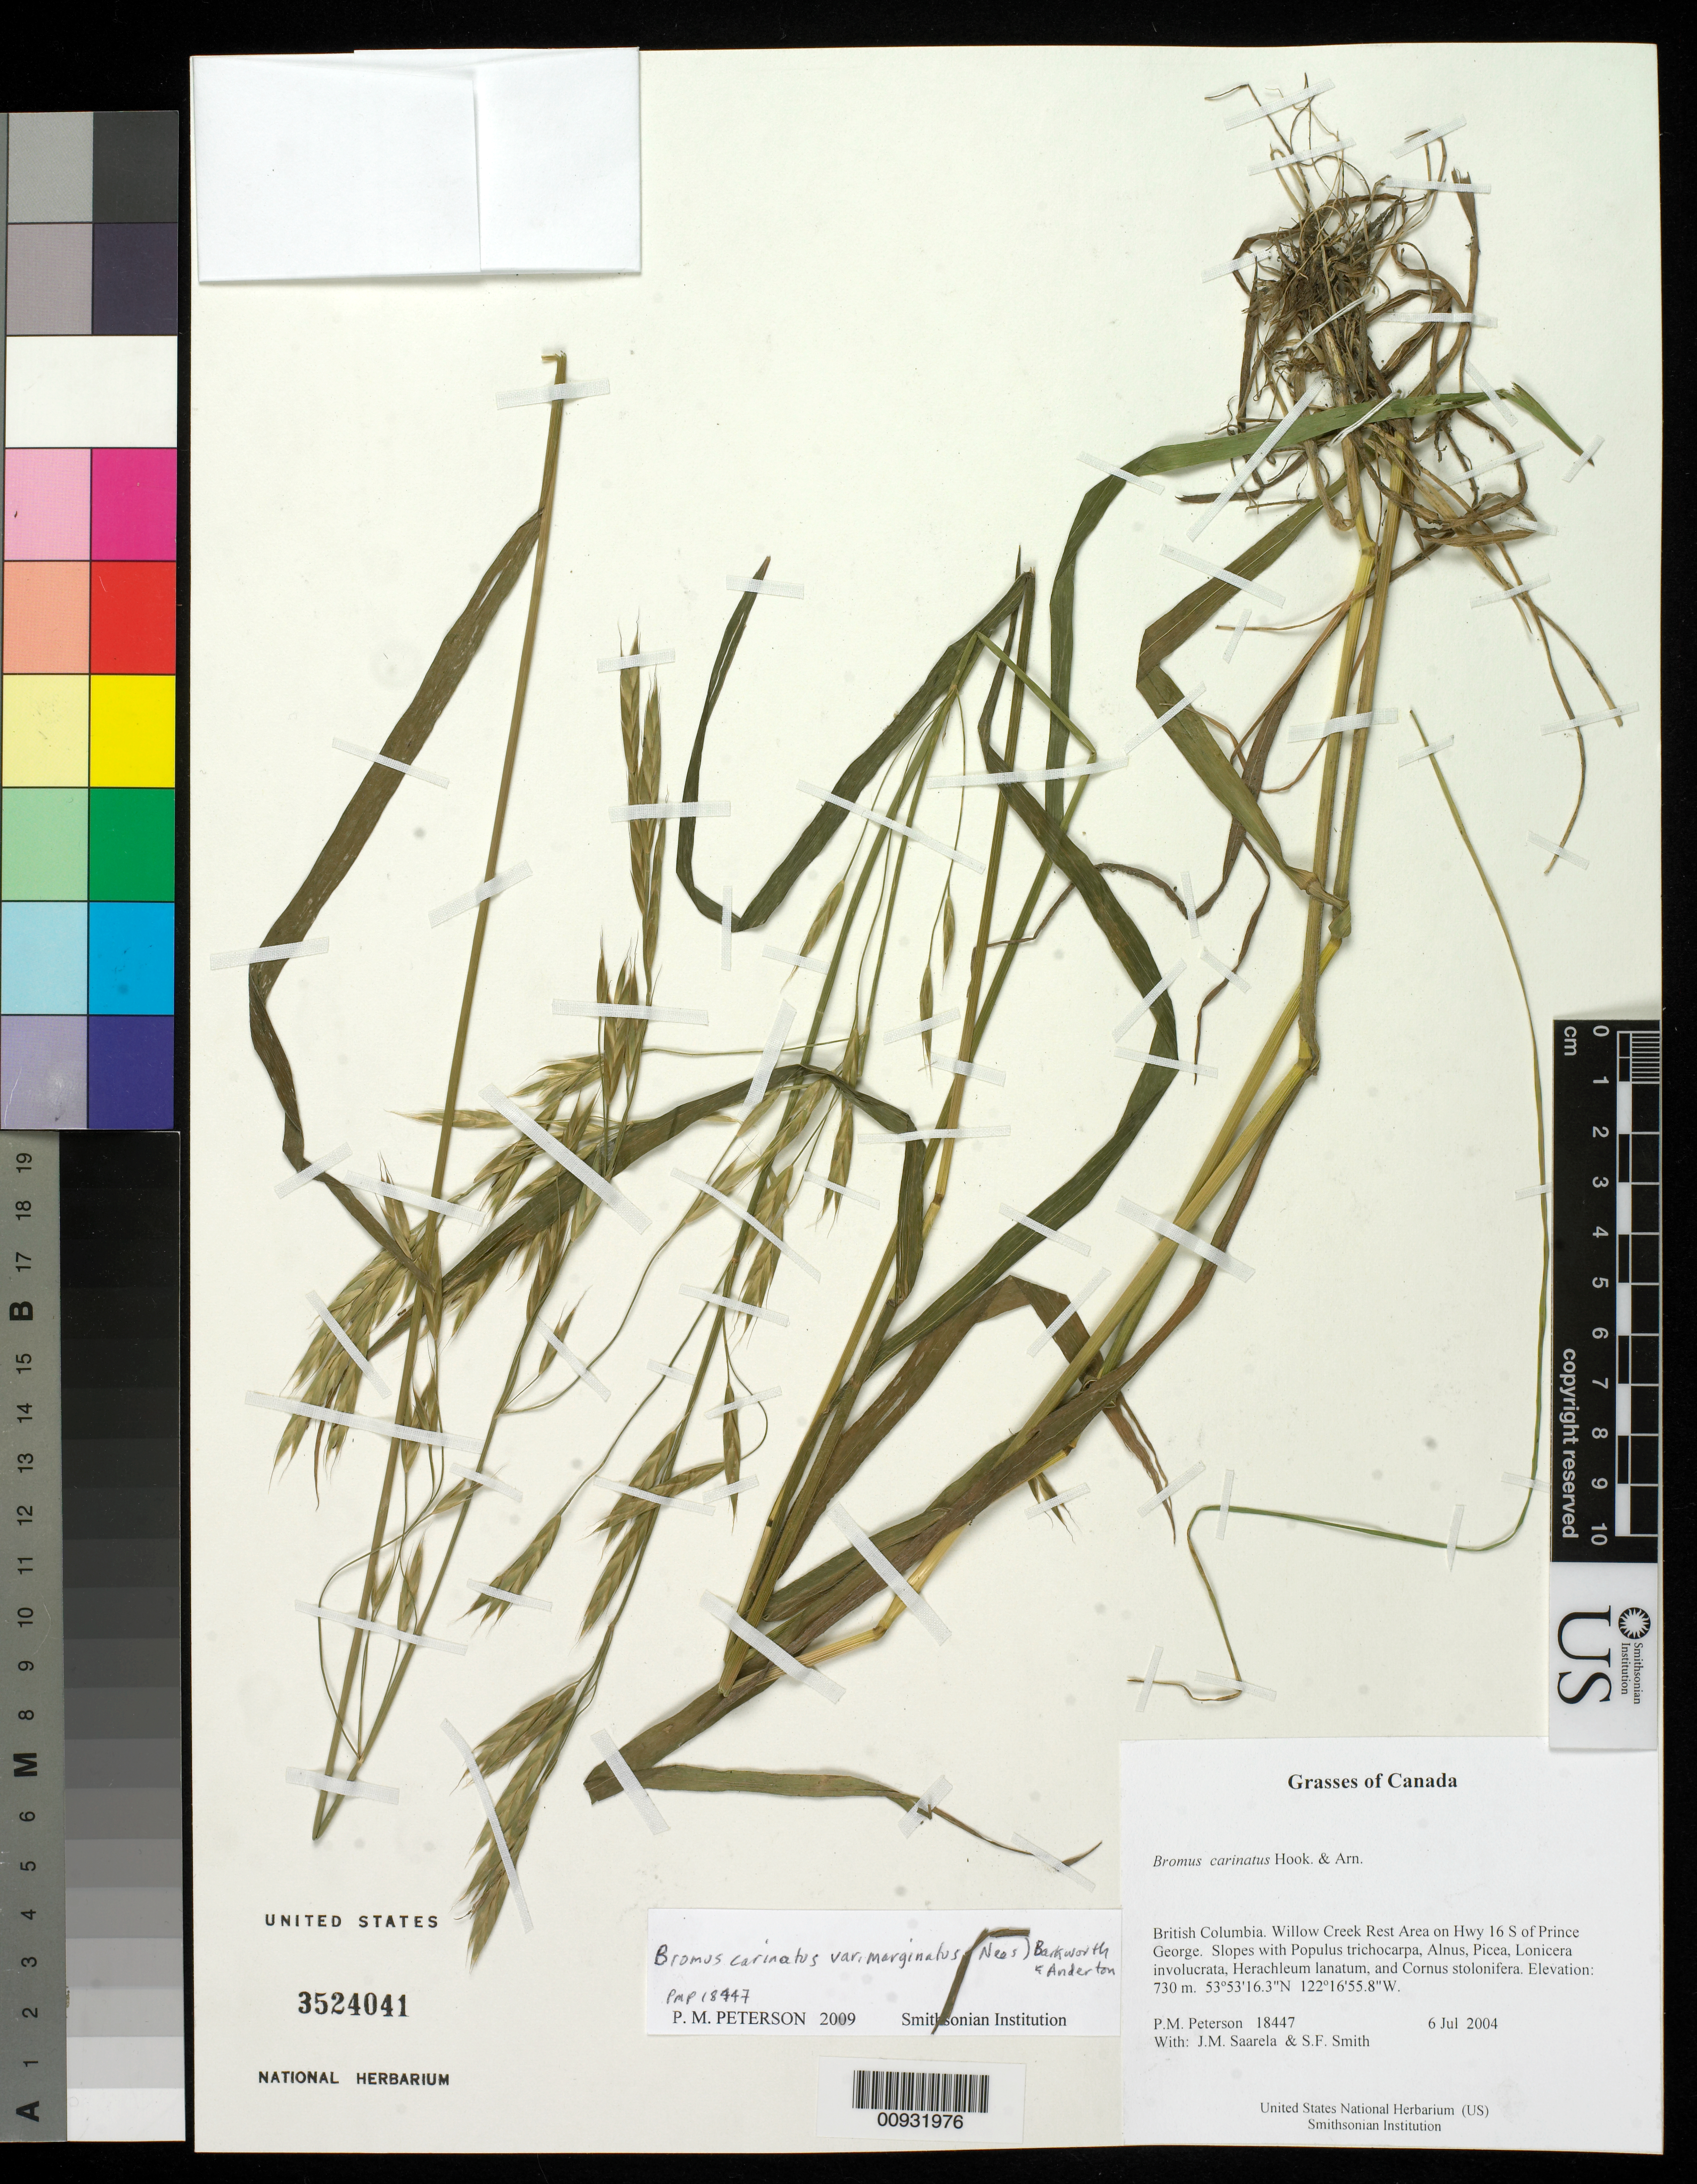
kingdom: Plantae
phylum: Tracheophyta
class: Liliopsida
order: Poales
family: Poaceae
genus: Bromus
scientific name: Bromus carinatus var. marginatus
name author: (Nees ex Steud.) Barkworth & Anderton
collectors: P. M. Peterson, J. Saarela & S.F. Smith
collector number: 18447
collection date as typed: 06 Jul 2004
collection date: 2004-07-06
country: Canada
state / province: British Columbia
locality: Willow Creek Rest Area on Hwy 16 S of Prince George. Slopes with Populus trichocarpa, Alnus, Picea, Lonicera involucrata, Herachleum lanatum, and Cornus stolonifera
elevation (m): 730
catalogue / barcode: US 3524041